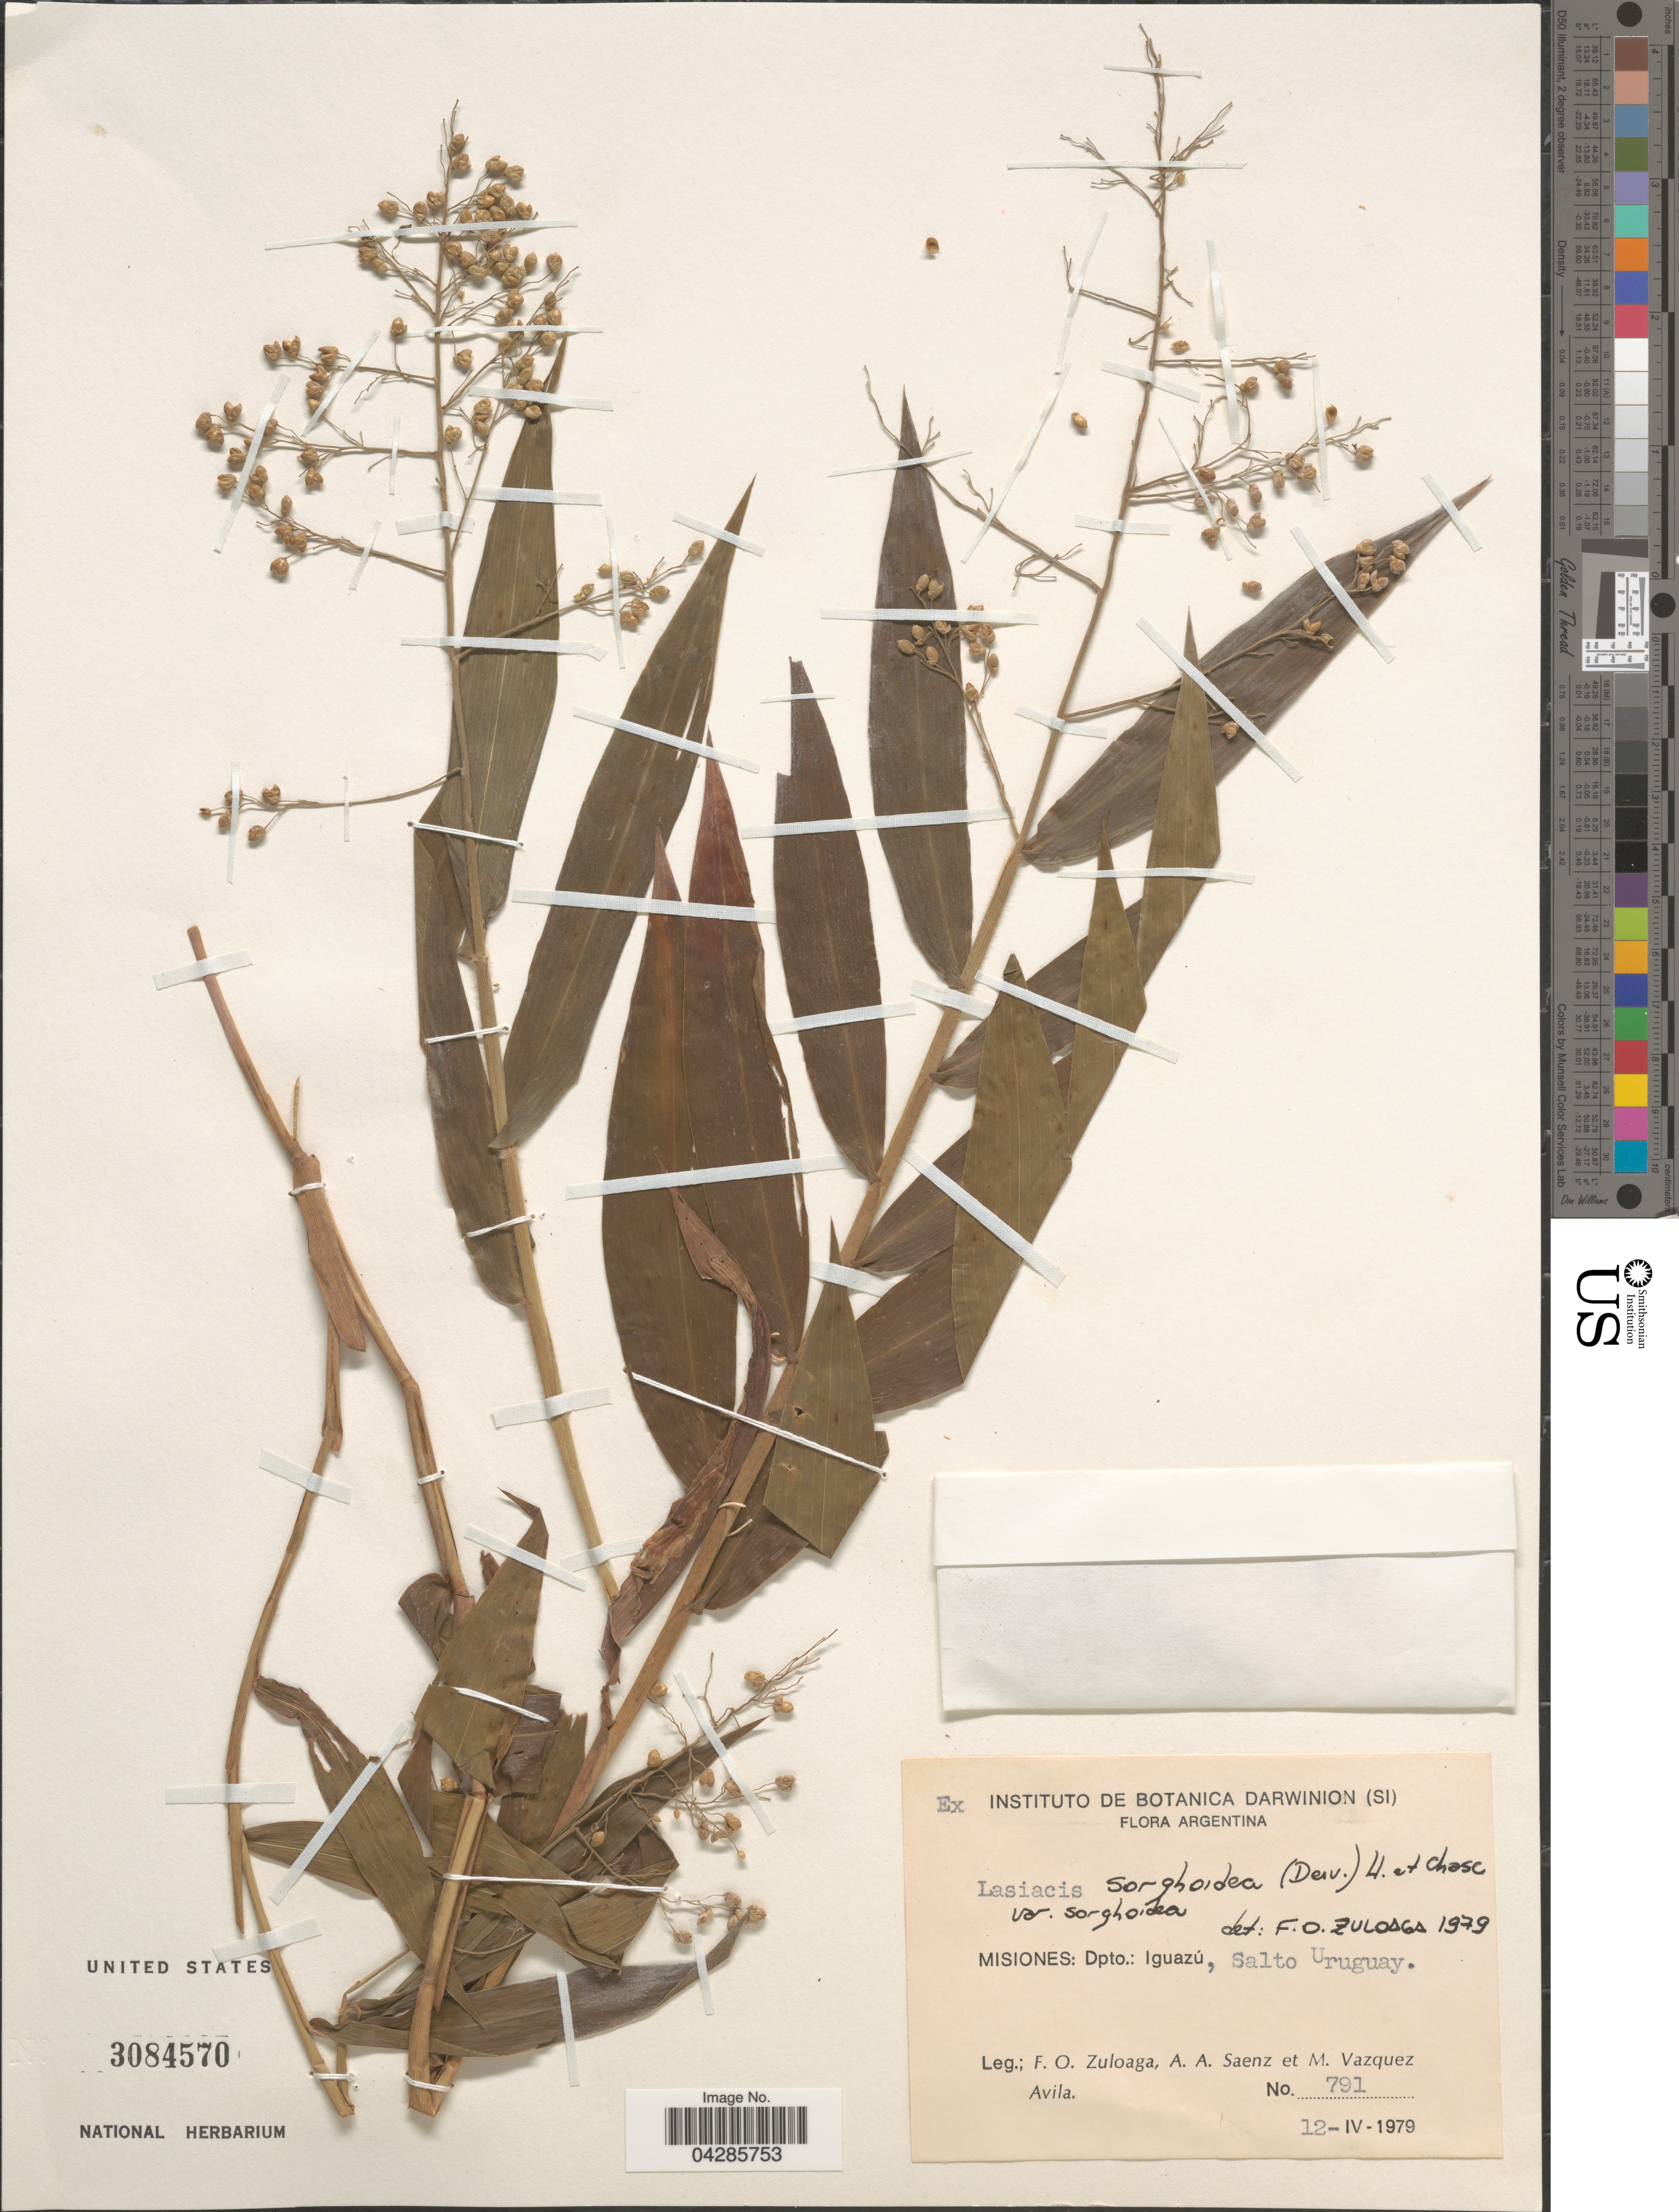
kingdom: Plantae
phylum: Tracheophyta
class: Liliopsida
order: Poales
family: Poaceae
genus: Lasiacis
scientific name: Lasiacis sorghoidea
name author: (Desv. ex Ham.) Hitchc. & Chase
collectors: F. O. Zuloaga, A. A. Saenz, M. Vázquez & Avila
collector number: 791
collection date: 1979-04-12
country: Uruguay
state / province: Salto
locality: Argentina. Misiones: Dpto.: Iguazú, Salto Uruguay.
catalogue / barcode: US 3084570